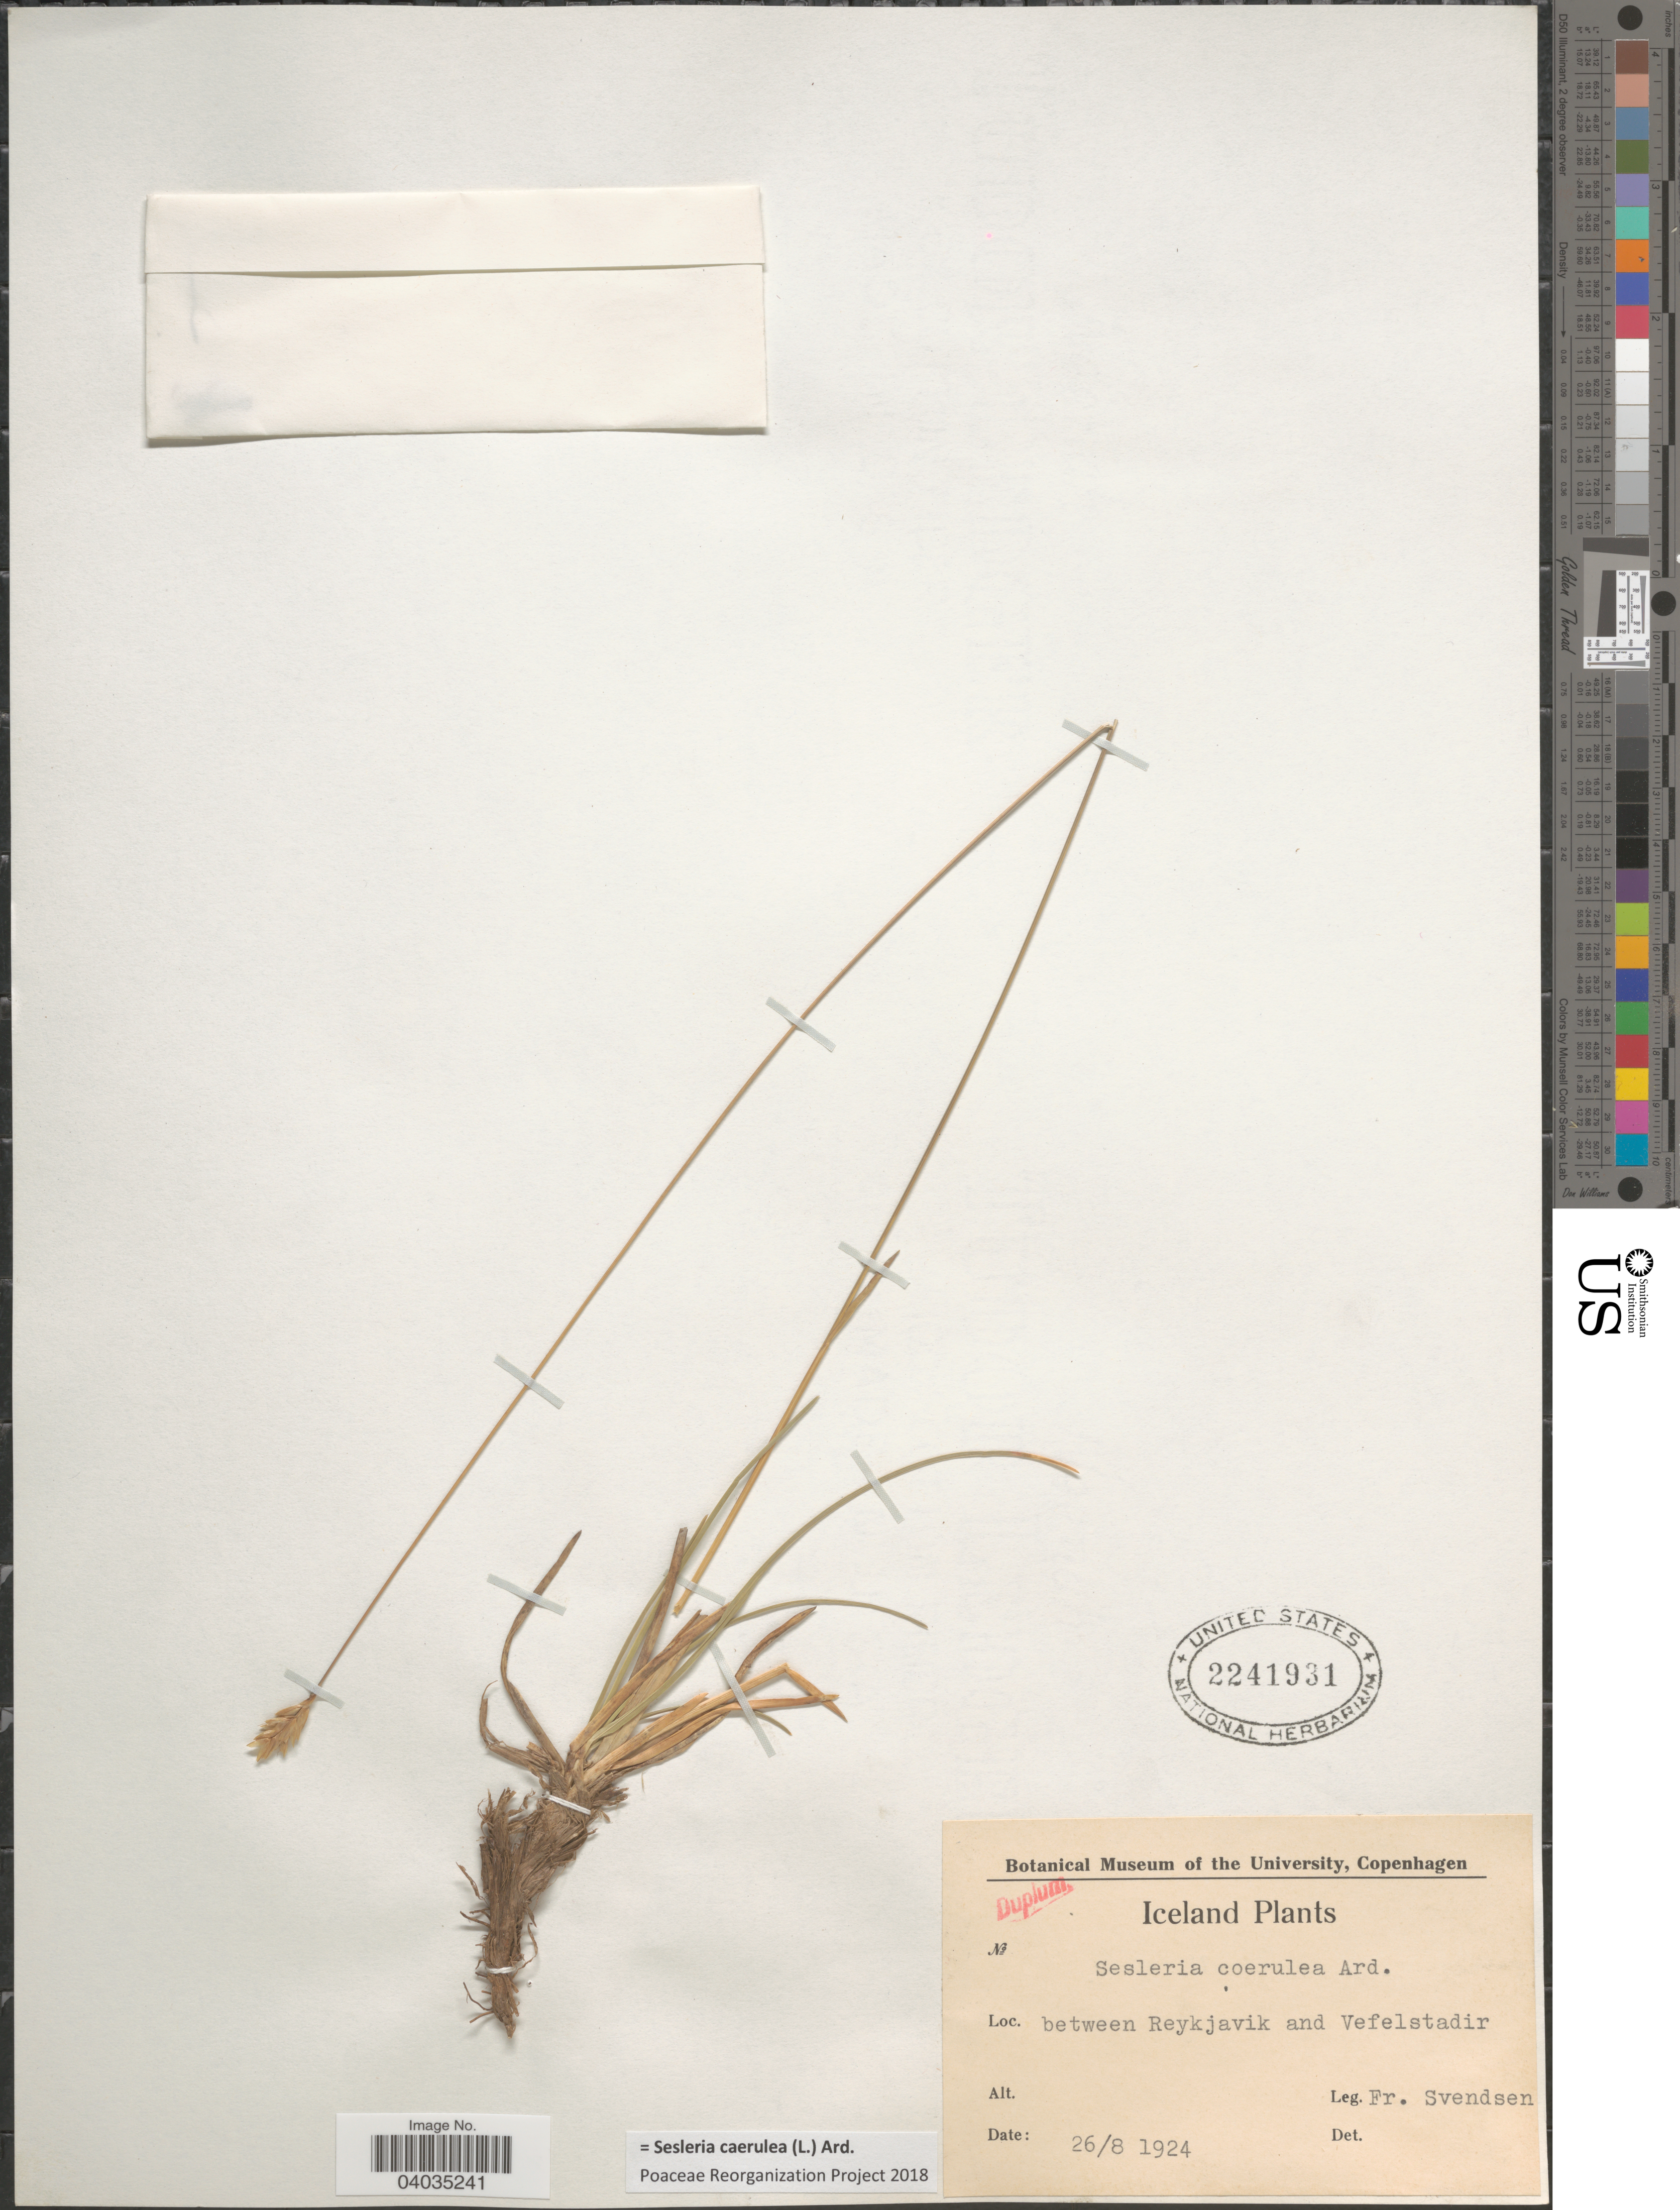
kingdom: Plantae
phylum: Tracheophyta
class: Liliopsida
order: Poales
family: Poaceae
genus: Sesleria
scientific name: Sesleria caerulea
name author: (L.) Ard.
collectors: F. Svendsen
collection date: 1924-08-26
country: Iceland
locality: Between Reykjavik and Vefelstadir.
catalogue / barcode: US 2241931